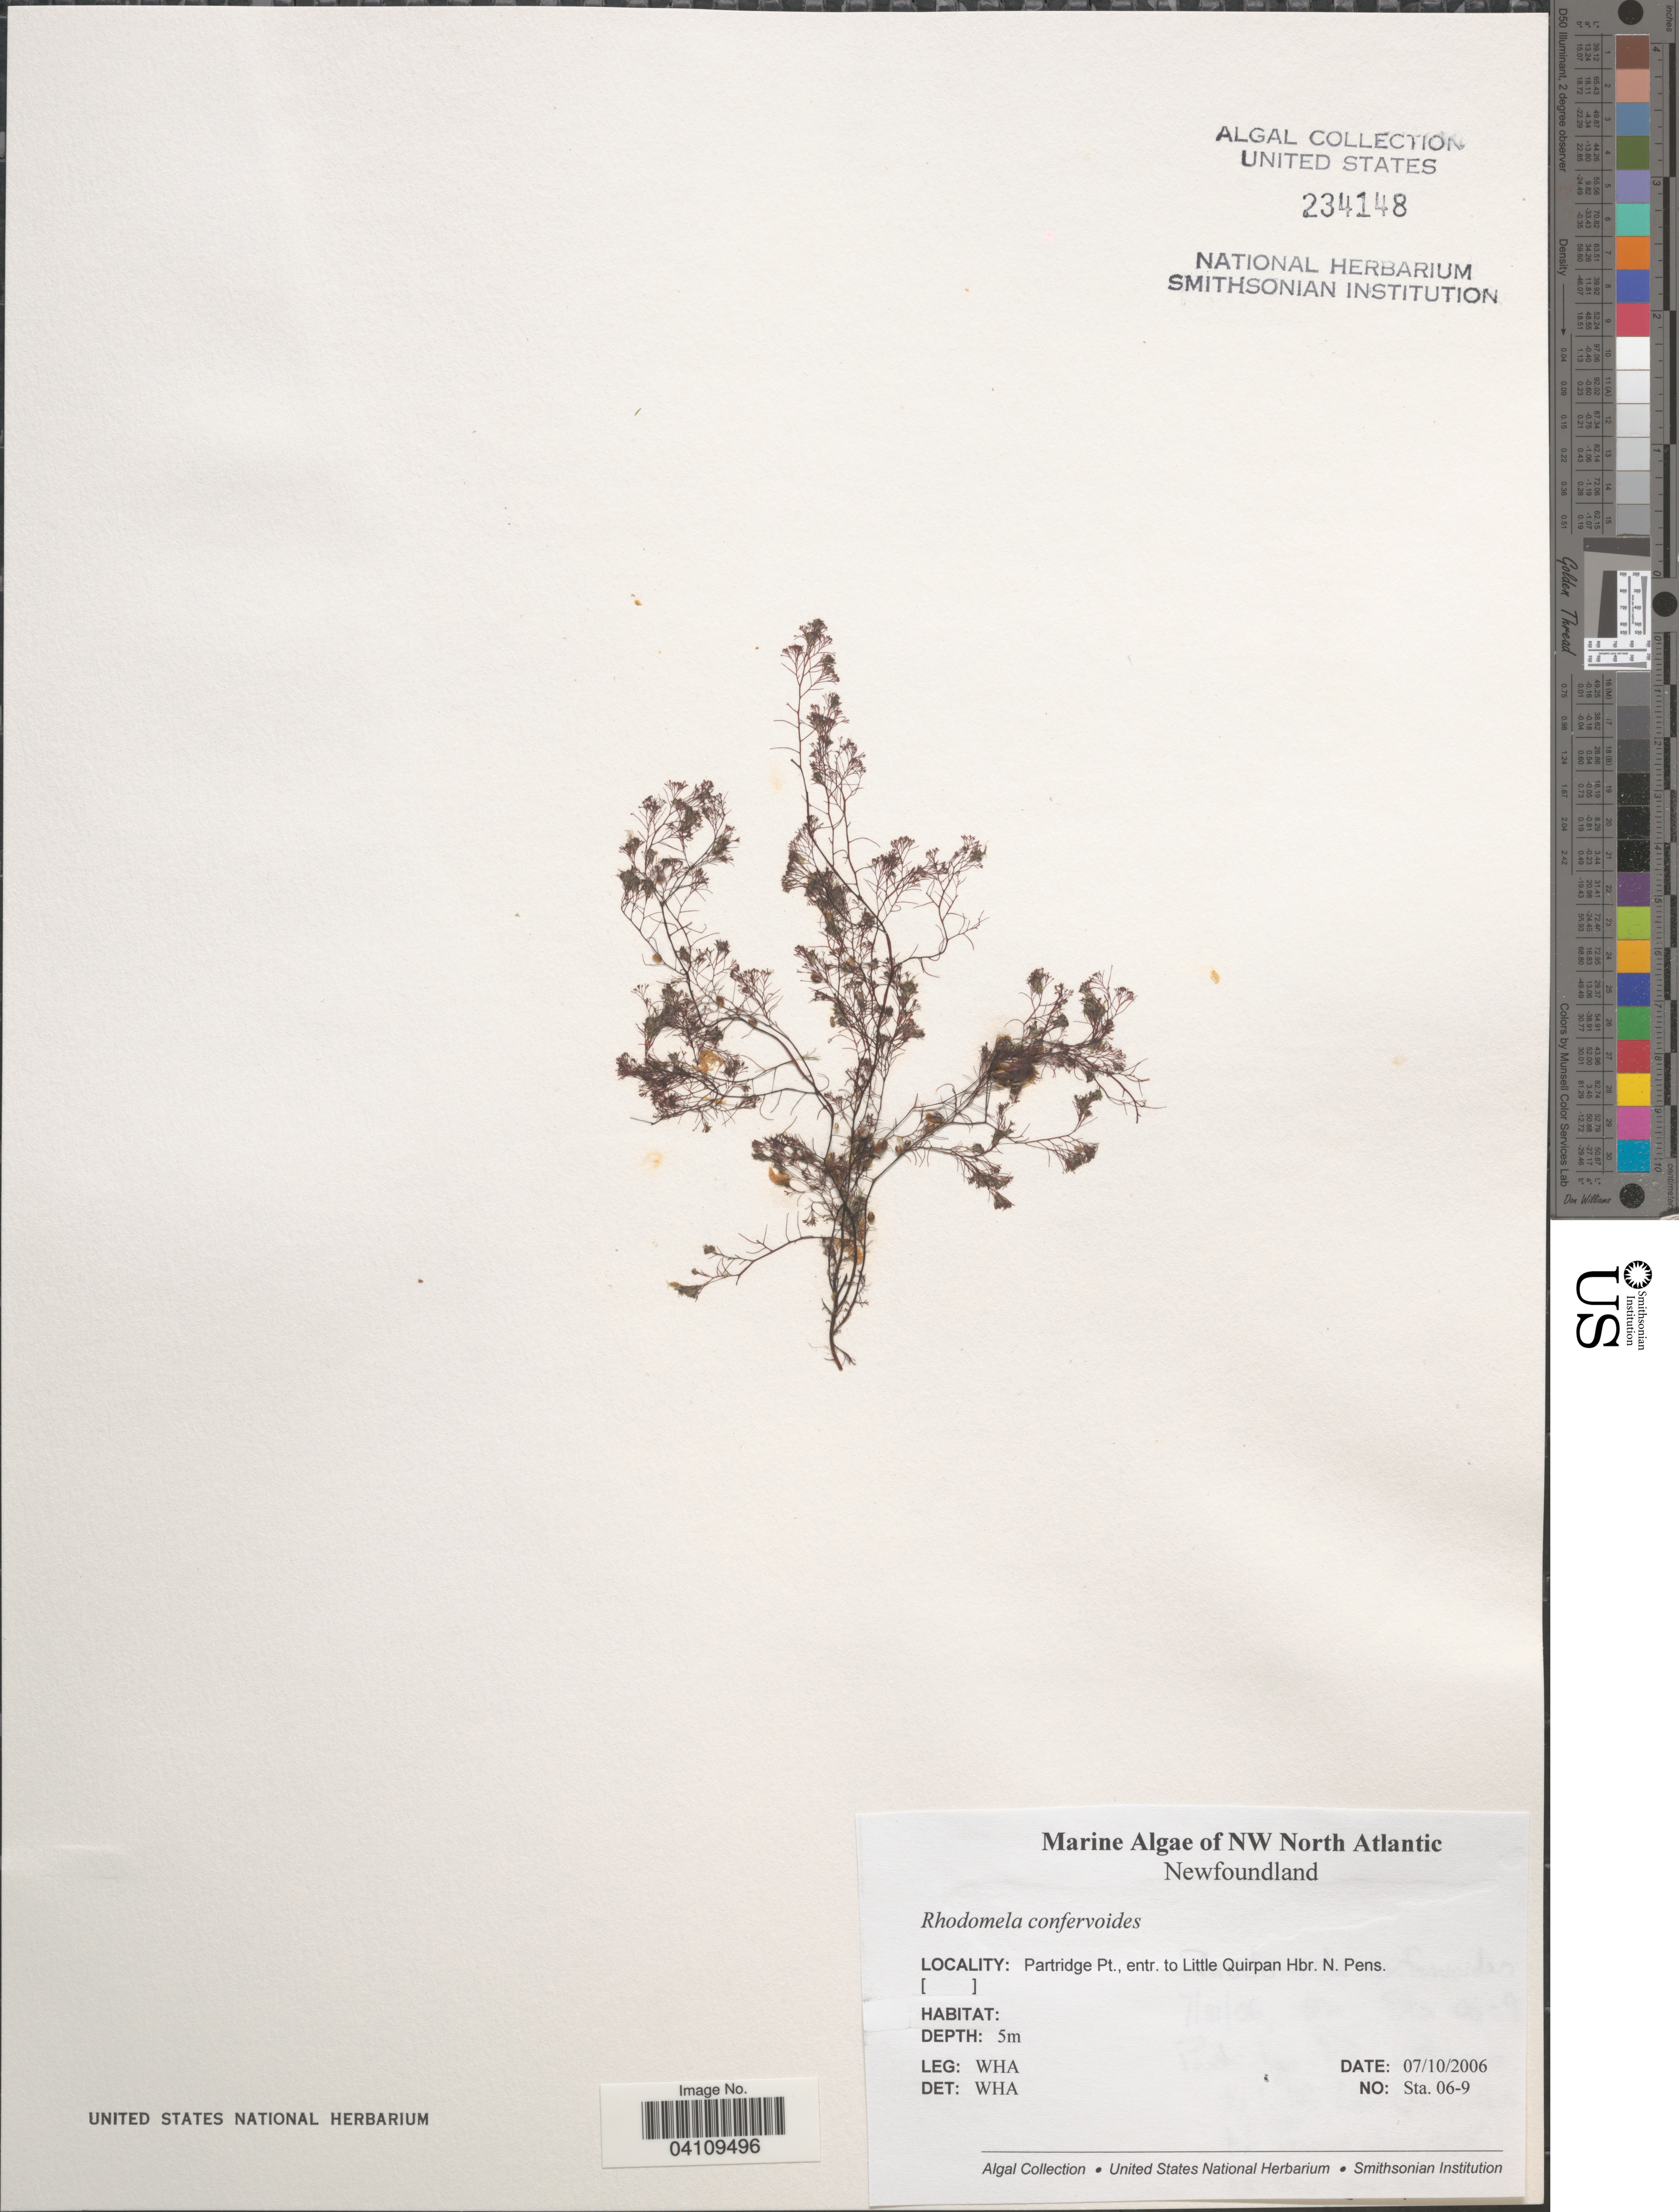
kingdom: Plantae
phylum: Rhodophyta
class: Florideophyceae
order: Ceramiales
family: Rhodomelaceae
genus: Rhodomela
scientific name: Rhodomela confervoides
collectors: W. H. Adey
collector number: Sta. 06-9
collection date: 2006-10-07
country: Canada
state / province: Newfoundland and Labrador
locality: NW North Atlantic. Partridge Pt., entr. to Little Quirpan Hbr. N. Pens.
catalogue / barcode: US 234148